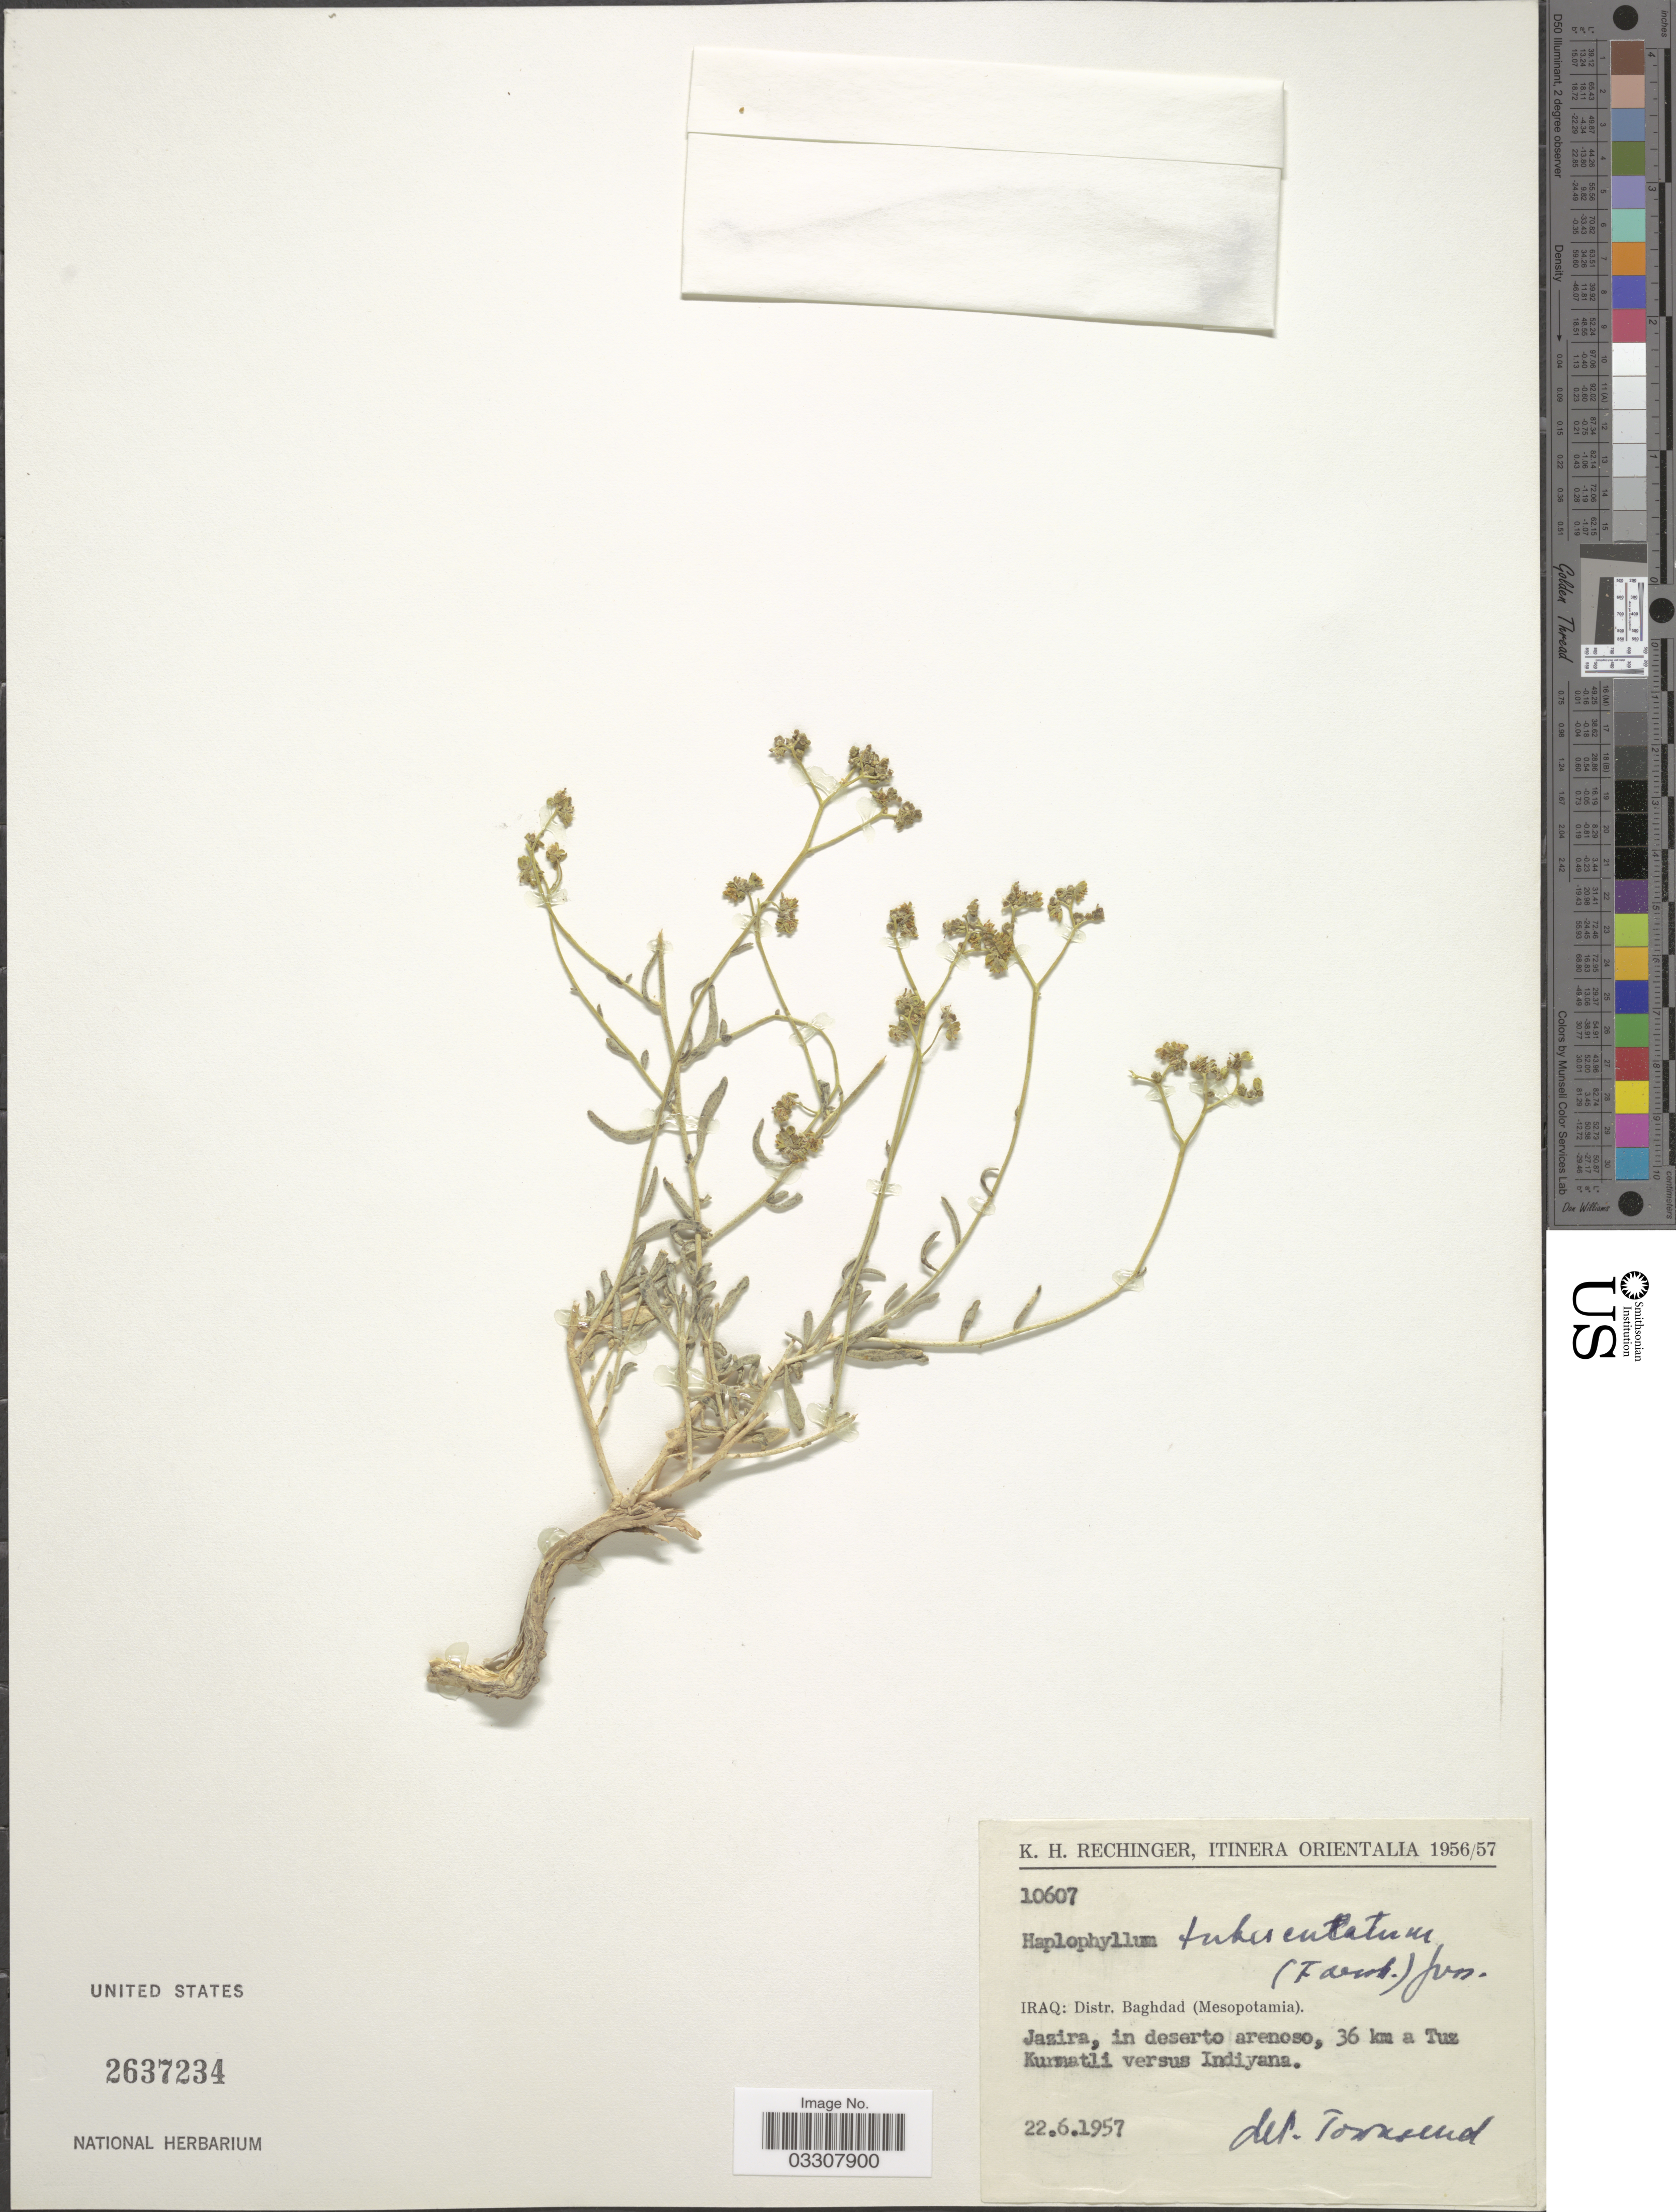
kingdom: Plantae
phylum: Tracheophyta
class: Magnoliopsida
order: Sapindales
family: Rutaceae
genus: Haplophyllum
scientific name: Haplophyllum tuberculatum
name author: (Forssk.) A. Juss.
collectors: K. H. Rechinger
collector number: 10607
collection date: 1957-06-22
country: Iraq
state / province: Baghdad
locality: Itinera Orientalia. Distr. Baghdad (Mesopotamia). Jasira, in deserto arenoso, 36 km a Tuz Kurmatli versus Indiyana.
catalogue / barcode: US 2637234